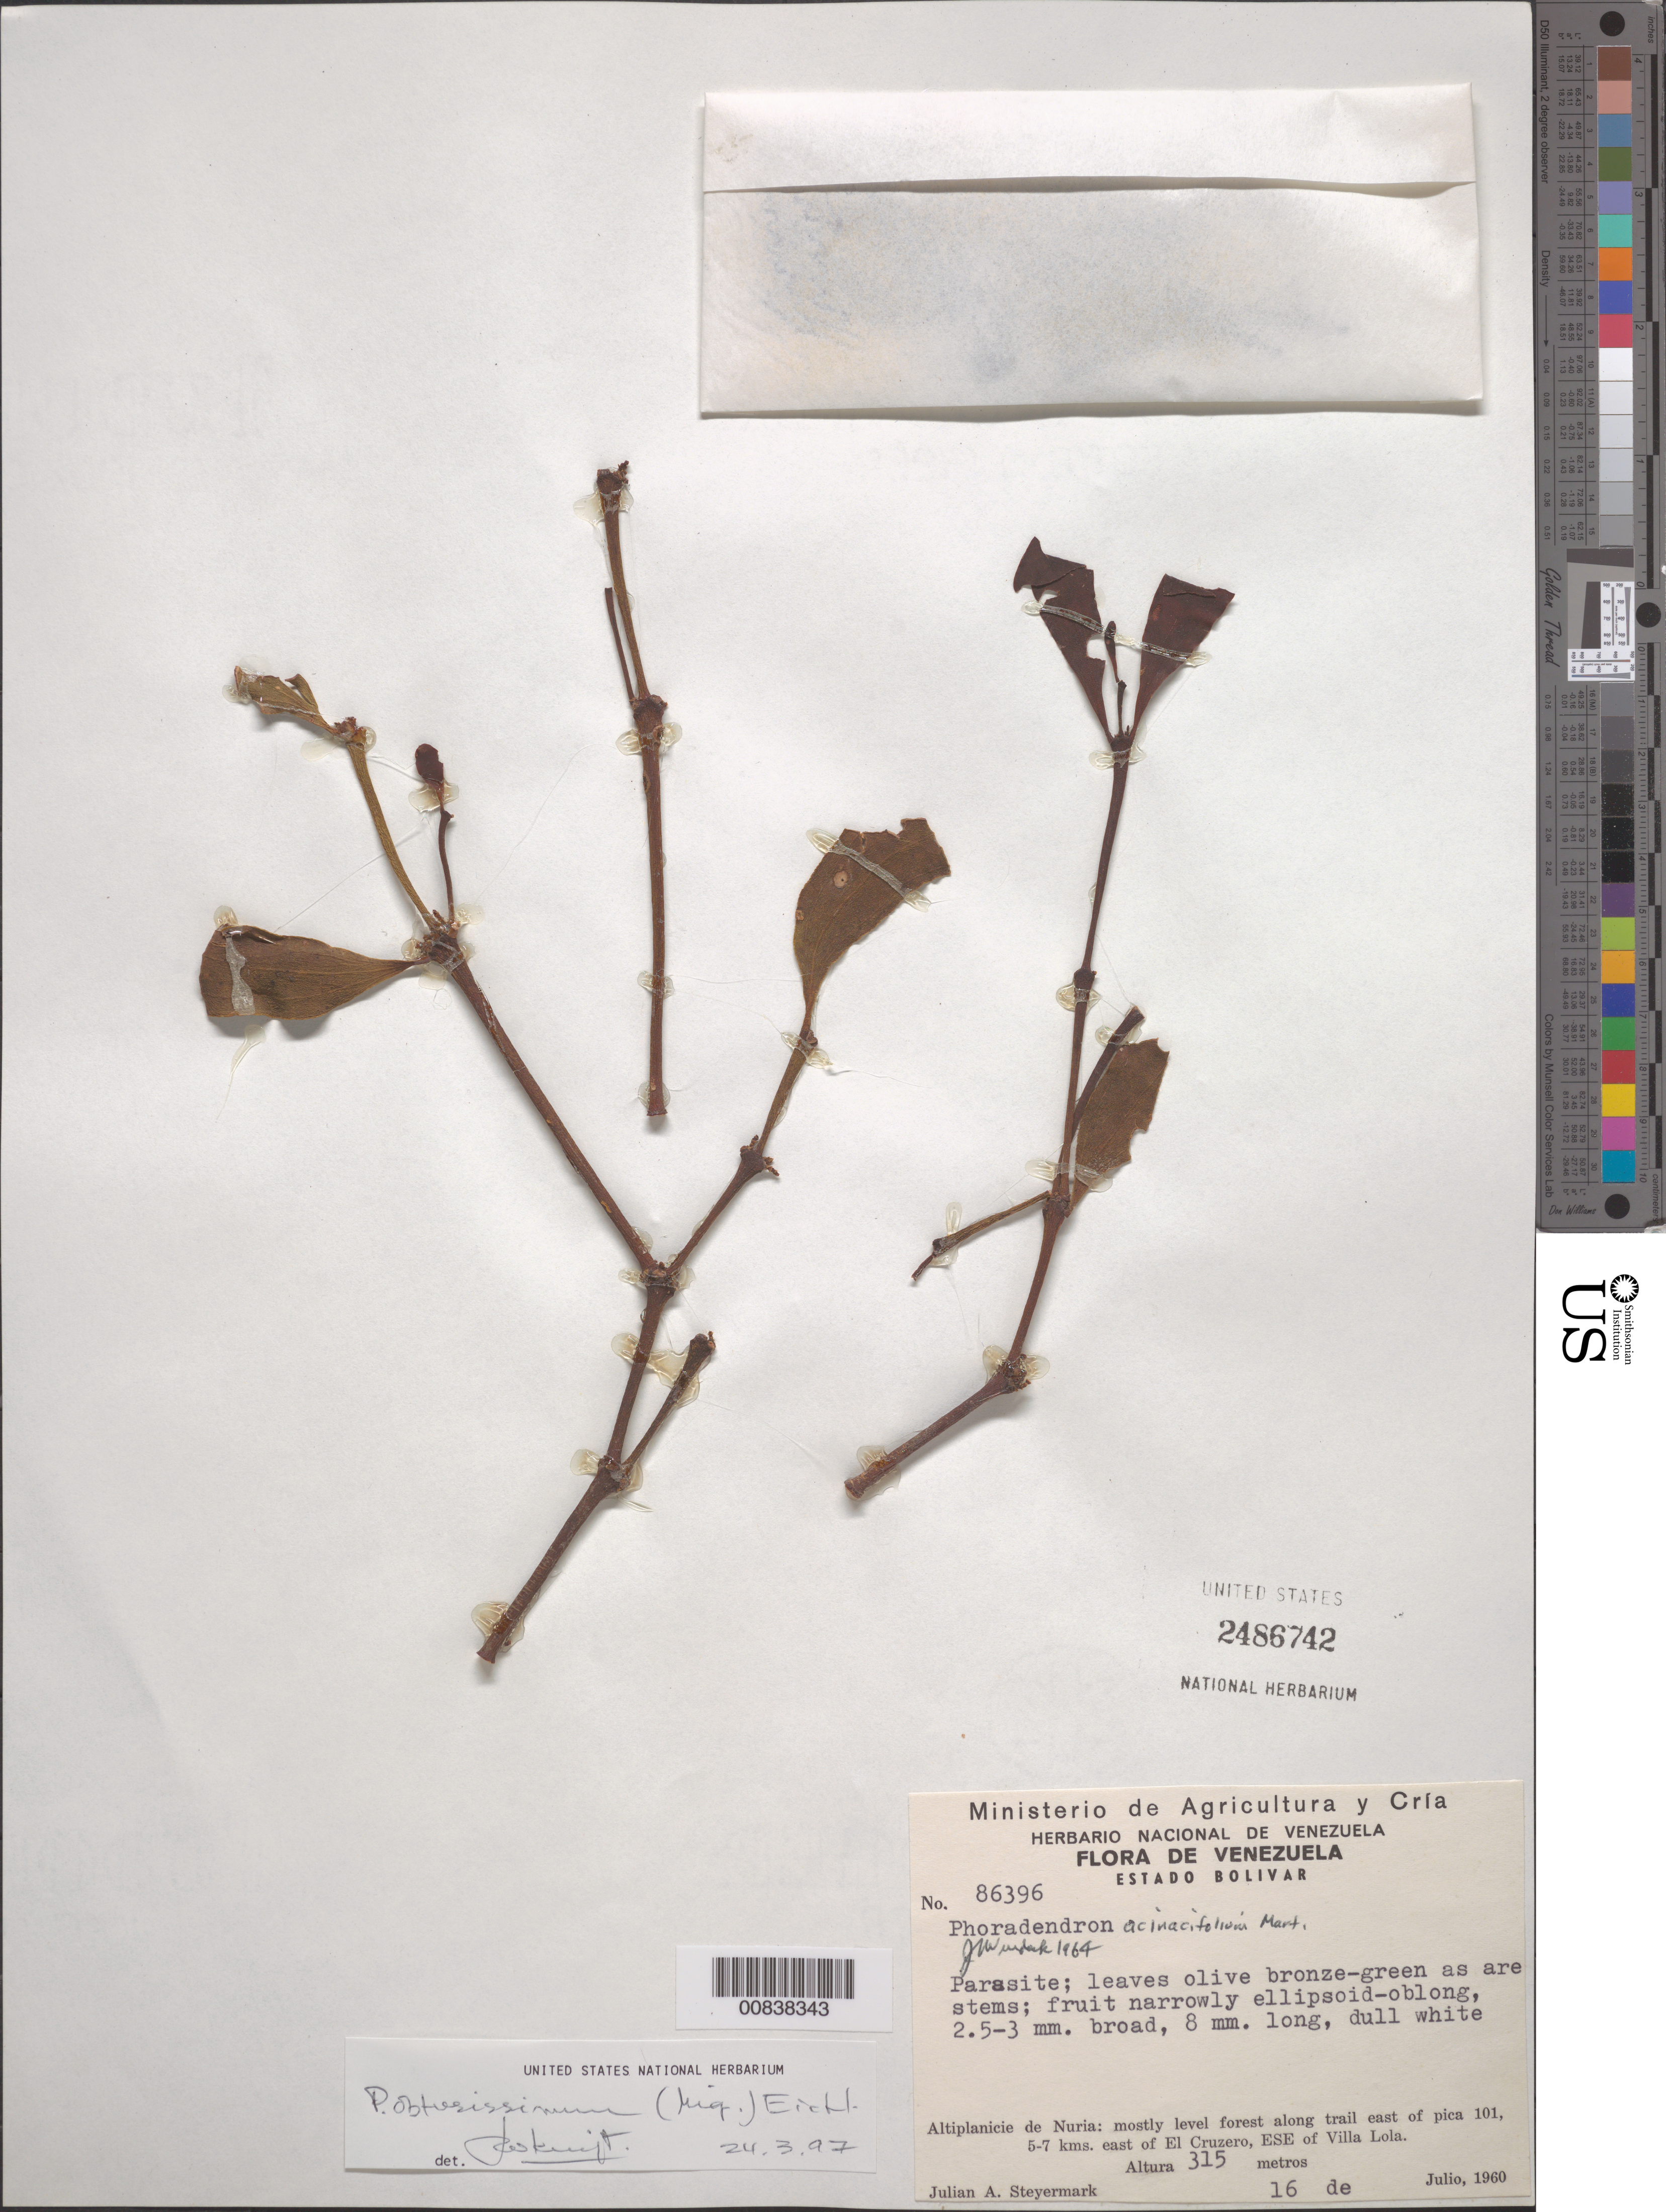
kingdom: Plantae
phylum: Tracheophyta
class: Magnoliopsida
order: Santalales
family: Viscaceae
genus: Phoradendron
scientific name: Phoradendron obtusissimum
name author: (Miq.) Eichler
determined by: Kuijt, Job, (CANADA)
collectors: J. Steyermark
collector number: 86396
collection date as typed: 16-Jul-60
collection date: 1960-07-16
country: Venezuela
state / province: Bolívar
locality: Altiplanicie de Nuria, trail E of pk 101, 5-7 km E of El Cruzero, ESE of Villa Lola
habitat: Mostly level forest along trail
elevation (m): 315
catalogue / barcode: US 2486742